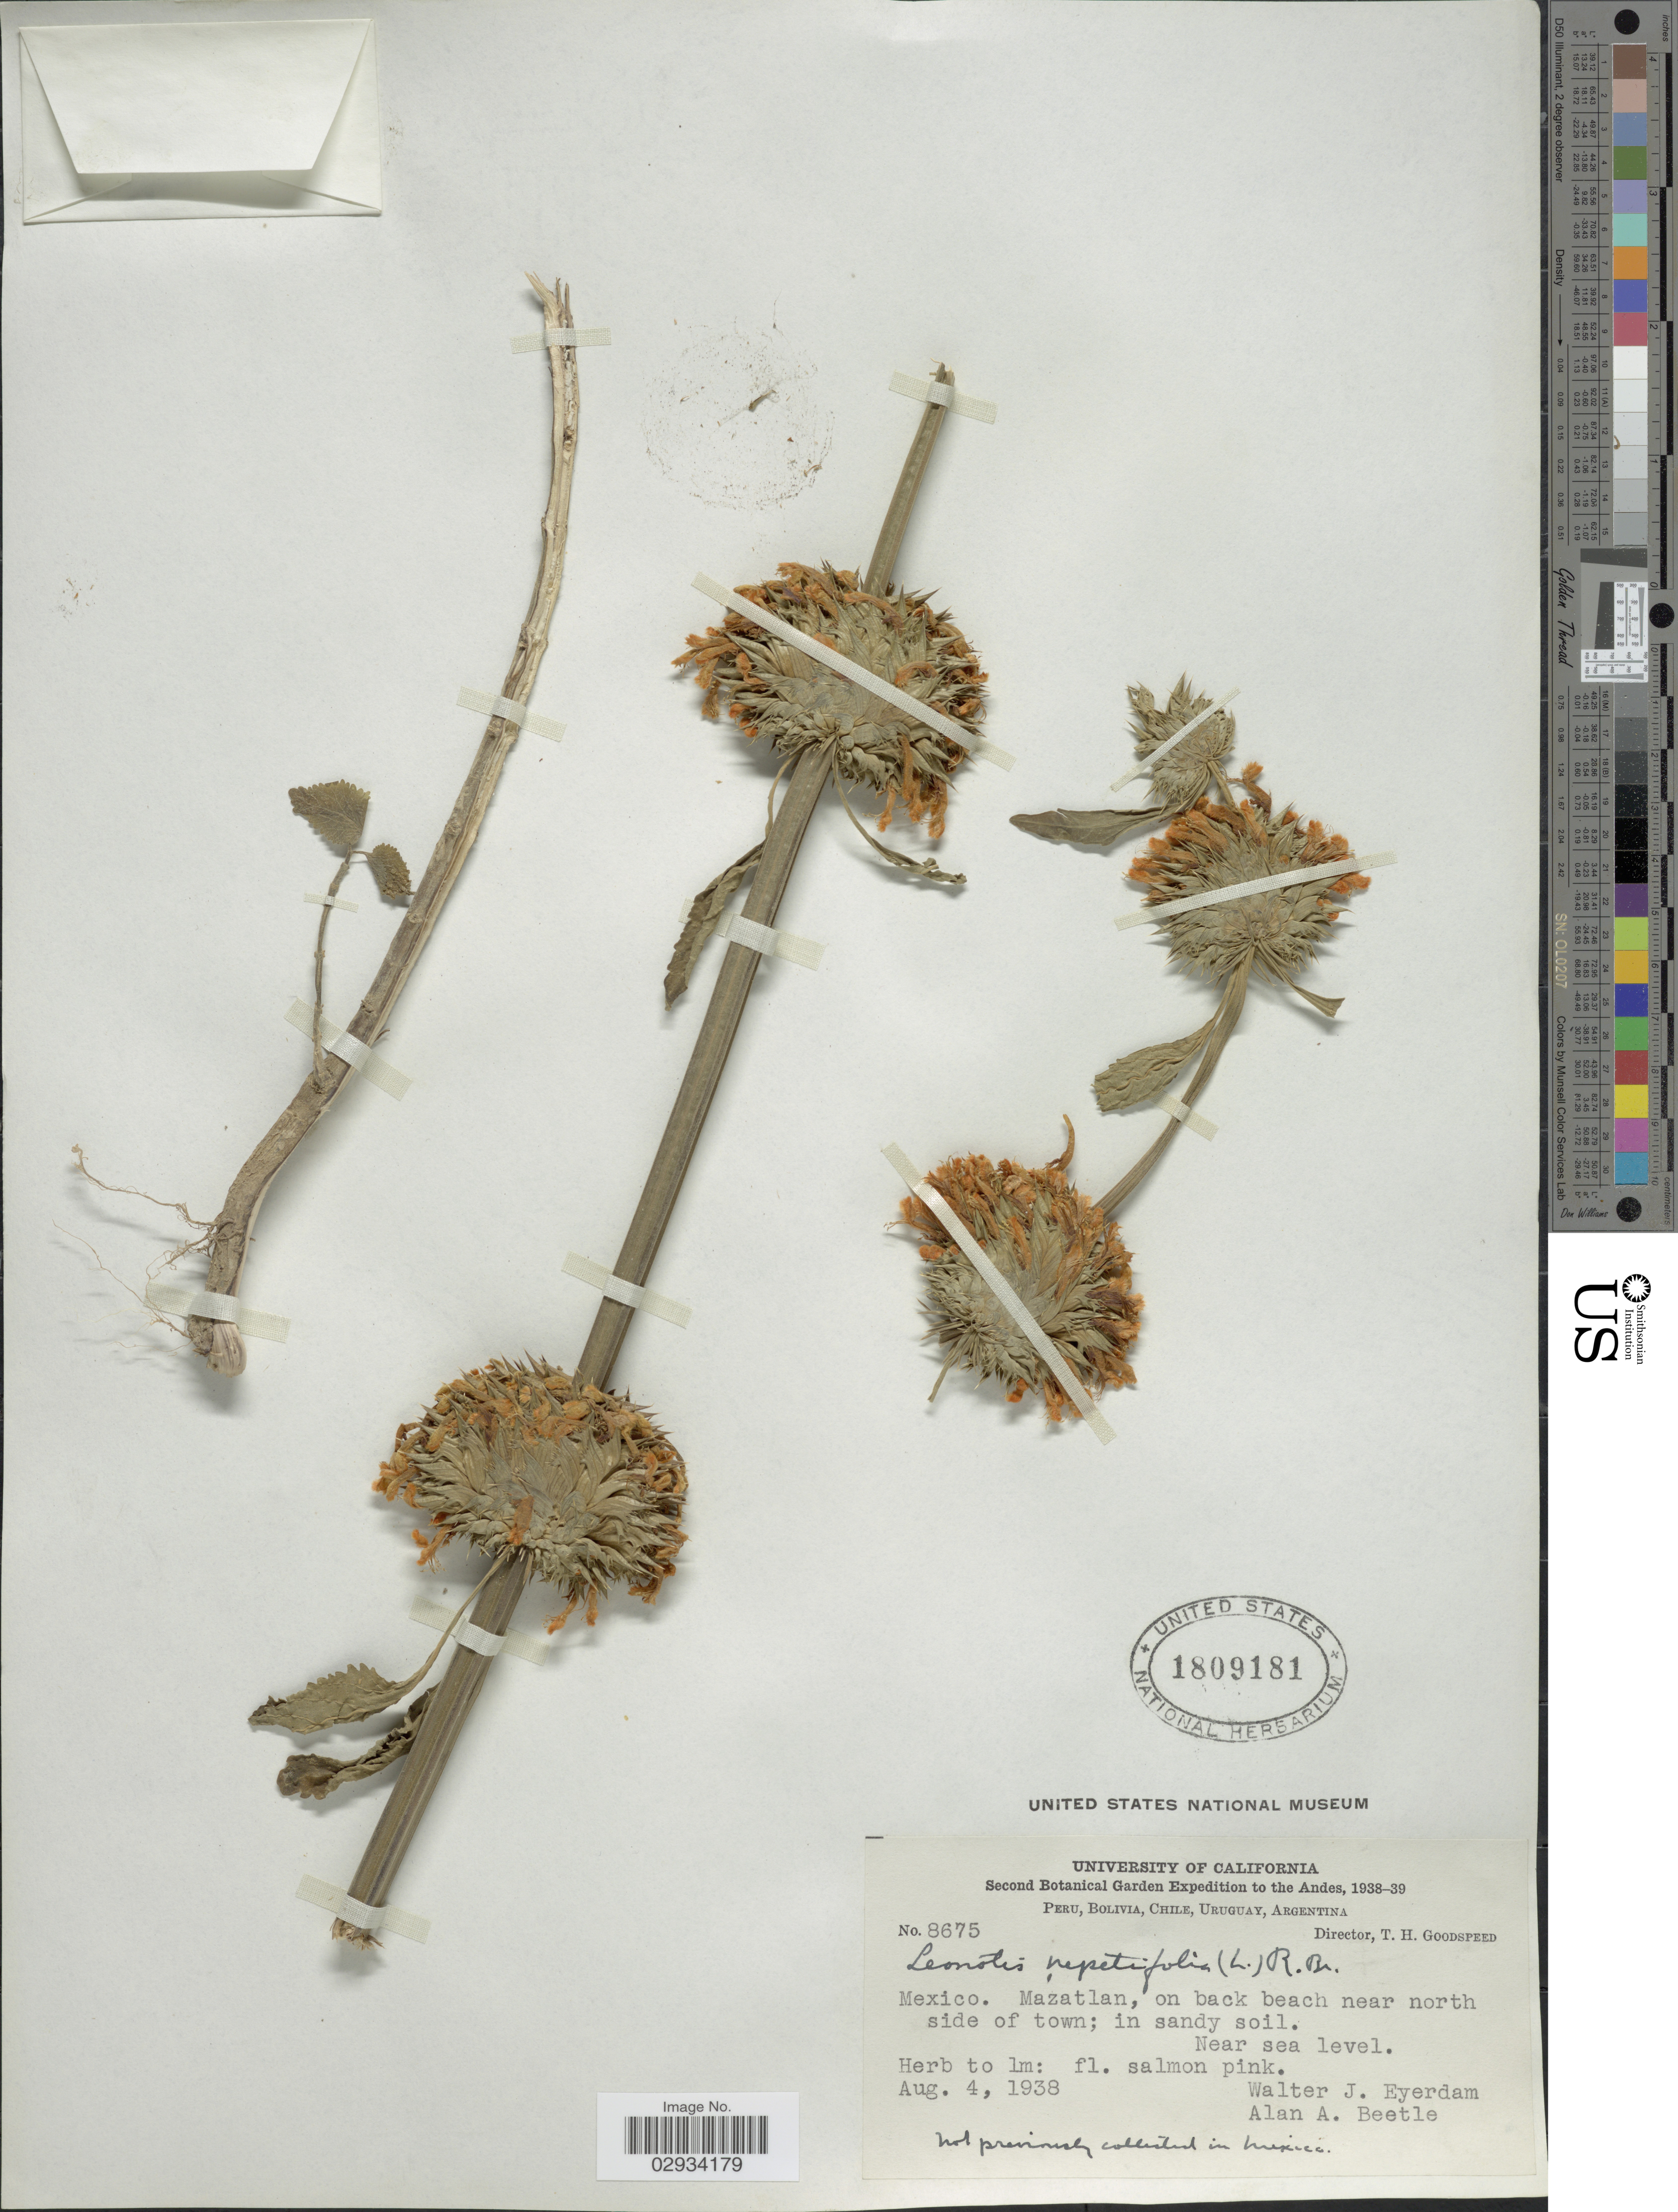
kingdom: Plantae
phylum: Tracheophyta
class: Magnoliopsida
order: Lamiales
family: Lamiaceae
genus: Leonotis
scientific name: Leonotis nepetifolia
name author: (L.) R. Br.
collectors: W. J. Eyerdam & A. A. Beetle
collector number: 8675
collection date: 1938-08-04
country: Mexico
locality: Mazatlan, on back beach near north side of town.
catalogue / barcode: US 1809181